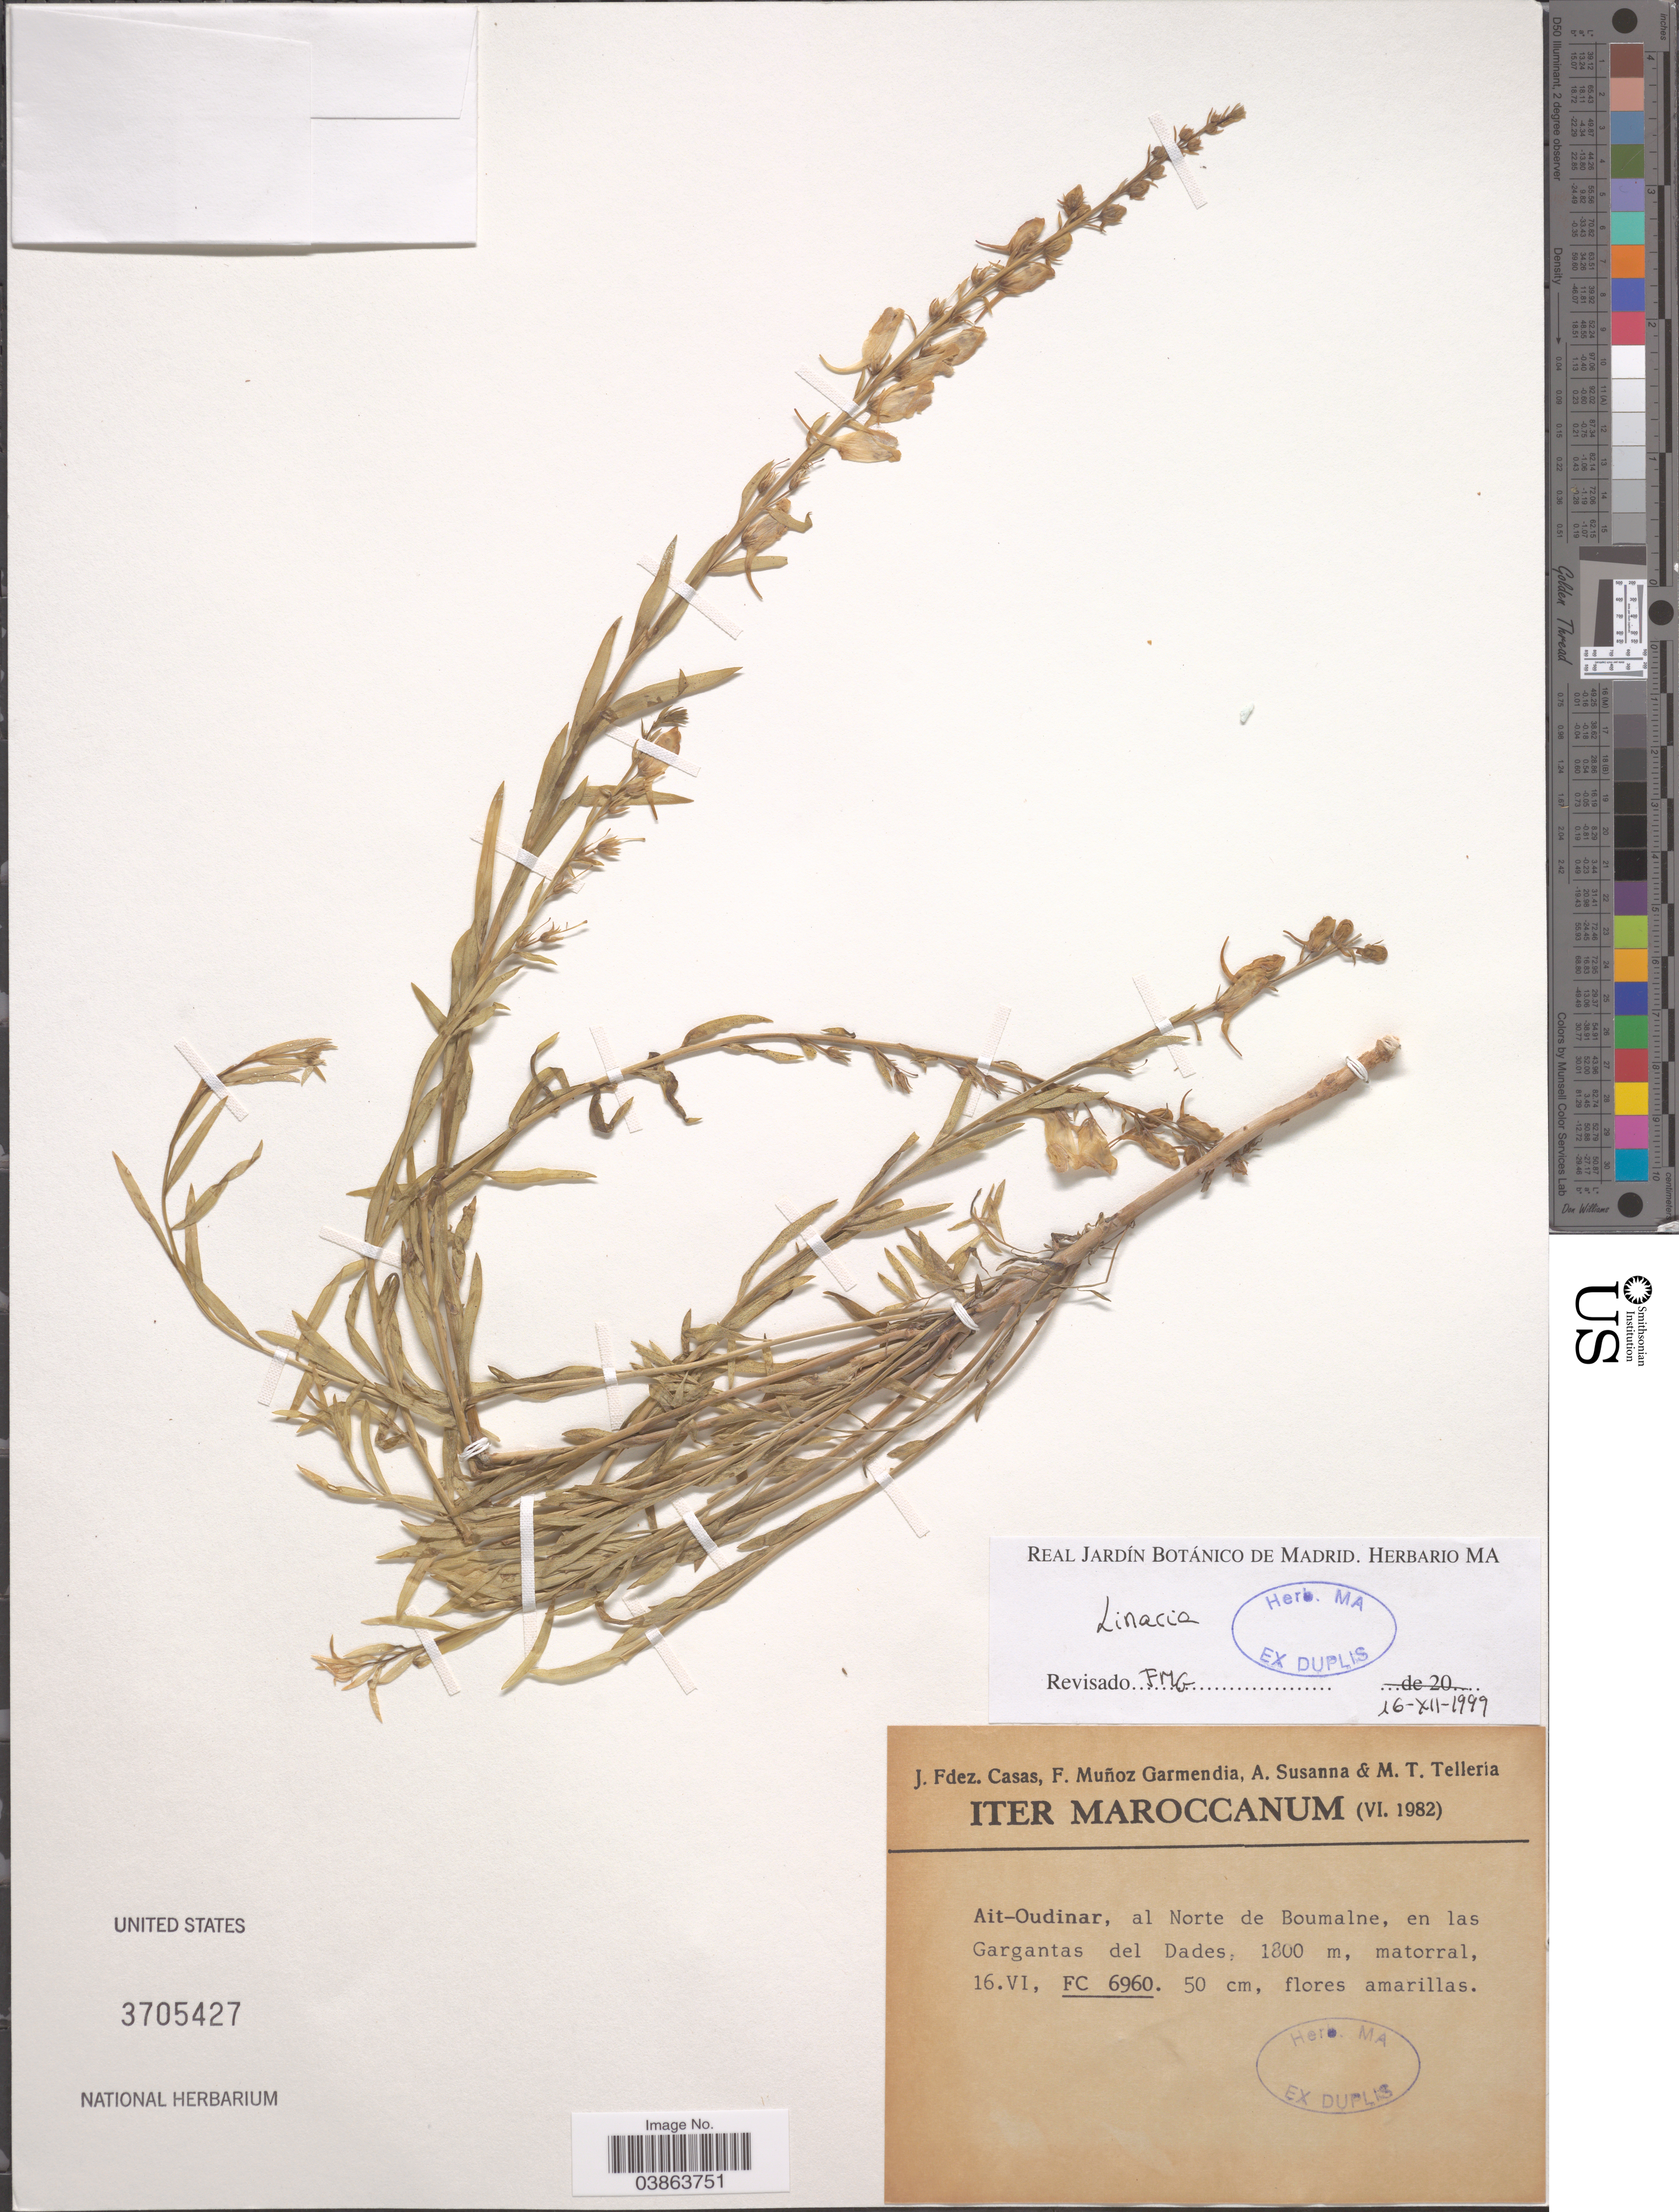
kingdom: Plantae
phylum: Tracheophyta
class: Magnoliopsida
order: Lamiales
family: Plantaginaceae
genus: Linaria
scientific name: Linaria sp.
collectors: J. Casas, F. Muñoz Garmendia, A. Susanna & M. Telleria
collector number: FC 6960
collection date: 1982-06-16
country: Morocco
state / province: Fès-Boulemane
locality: Ait-Oudinar, al Norte de Boumalne, en las Gargantas del Dades.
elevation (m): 1800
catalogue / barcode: US 3705427